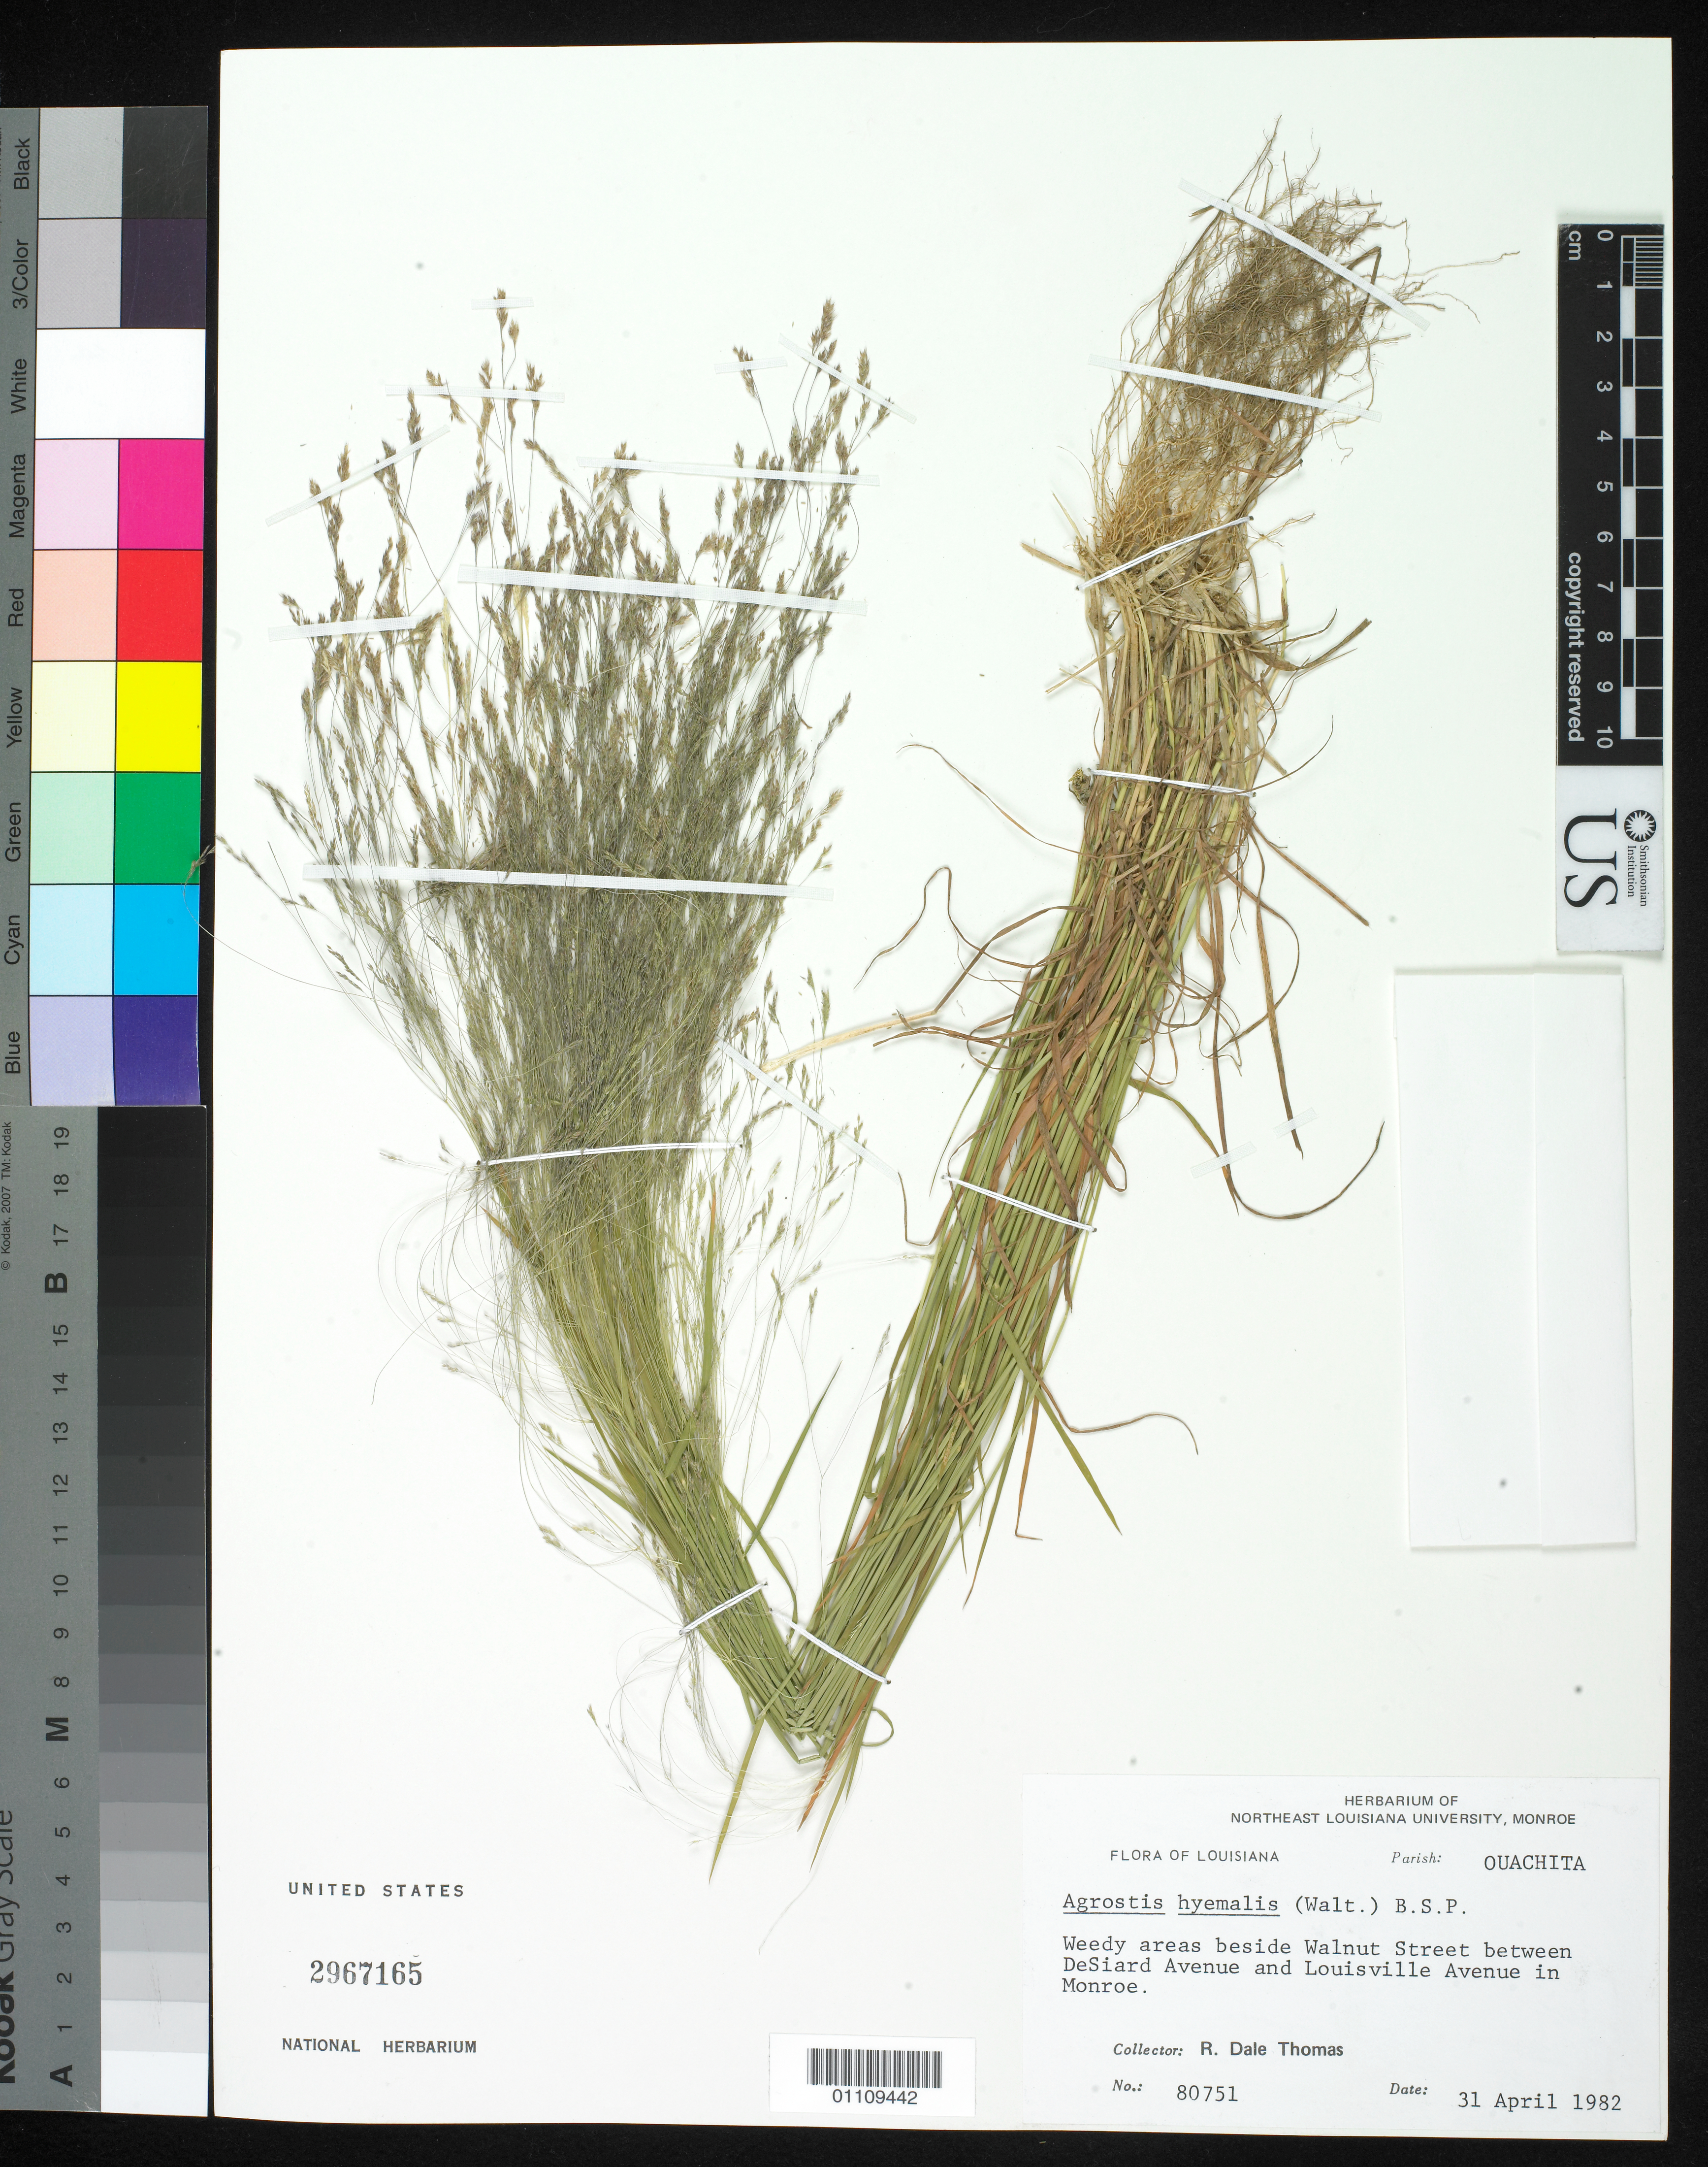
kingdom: Plantae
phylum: Tracheophyta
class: Liliopsida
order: Poales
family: Poaceae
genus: Agrostis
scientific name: Agrostis hyemalis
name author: (Walter) Britton et al.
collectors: R. Thomas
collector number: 80751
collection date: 1982-05-01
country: United States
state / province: Louisiana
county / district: Ouachita Parish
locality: beside Walnut Street between DeSiard Avenue and Louisville Avenue in Monroe.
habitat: Weedy areas.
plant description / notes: Collection Date is 31 April 1982 on the label.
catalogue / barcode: US 2967165